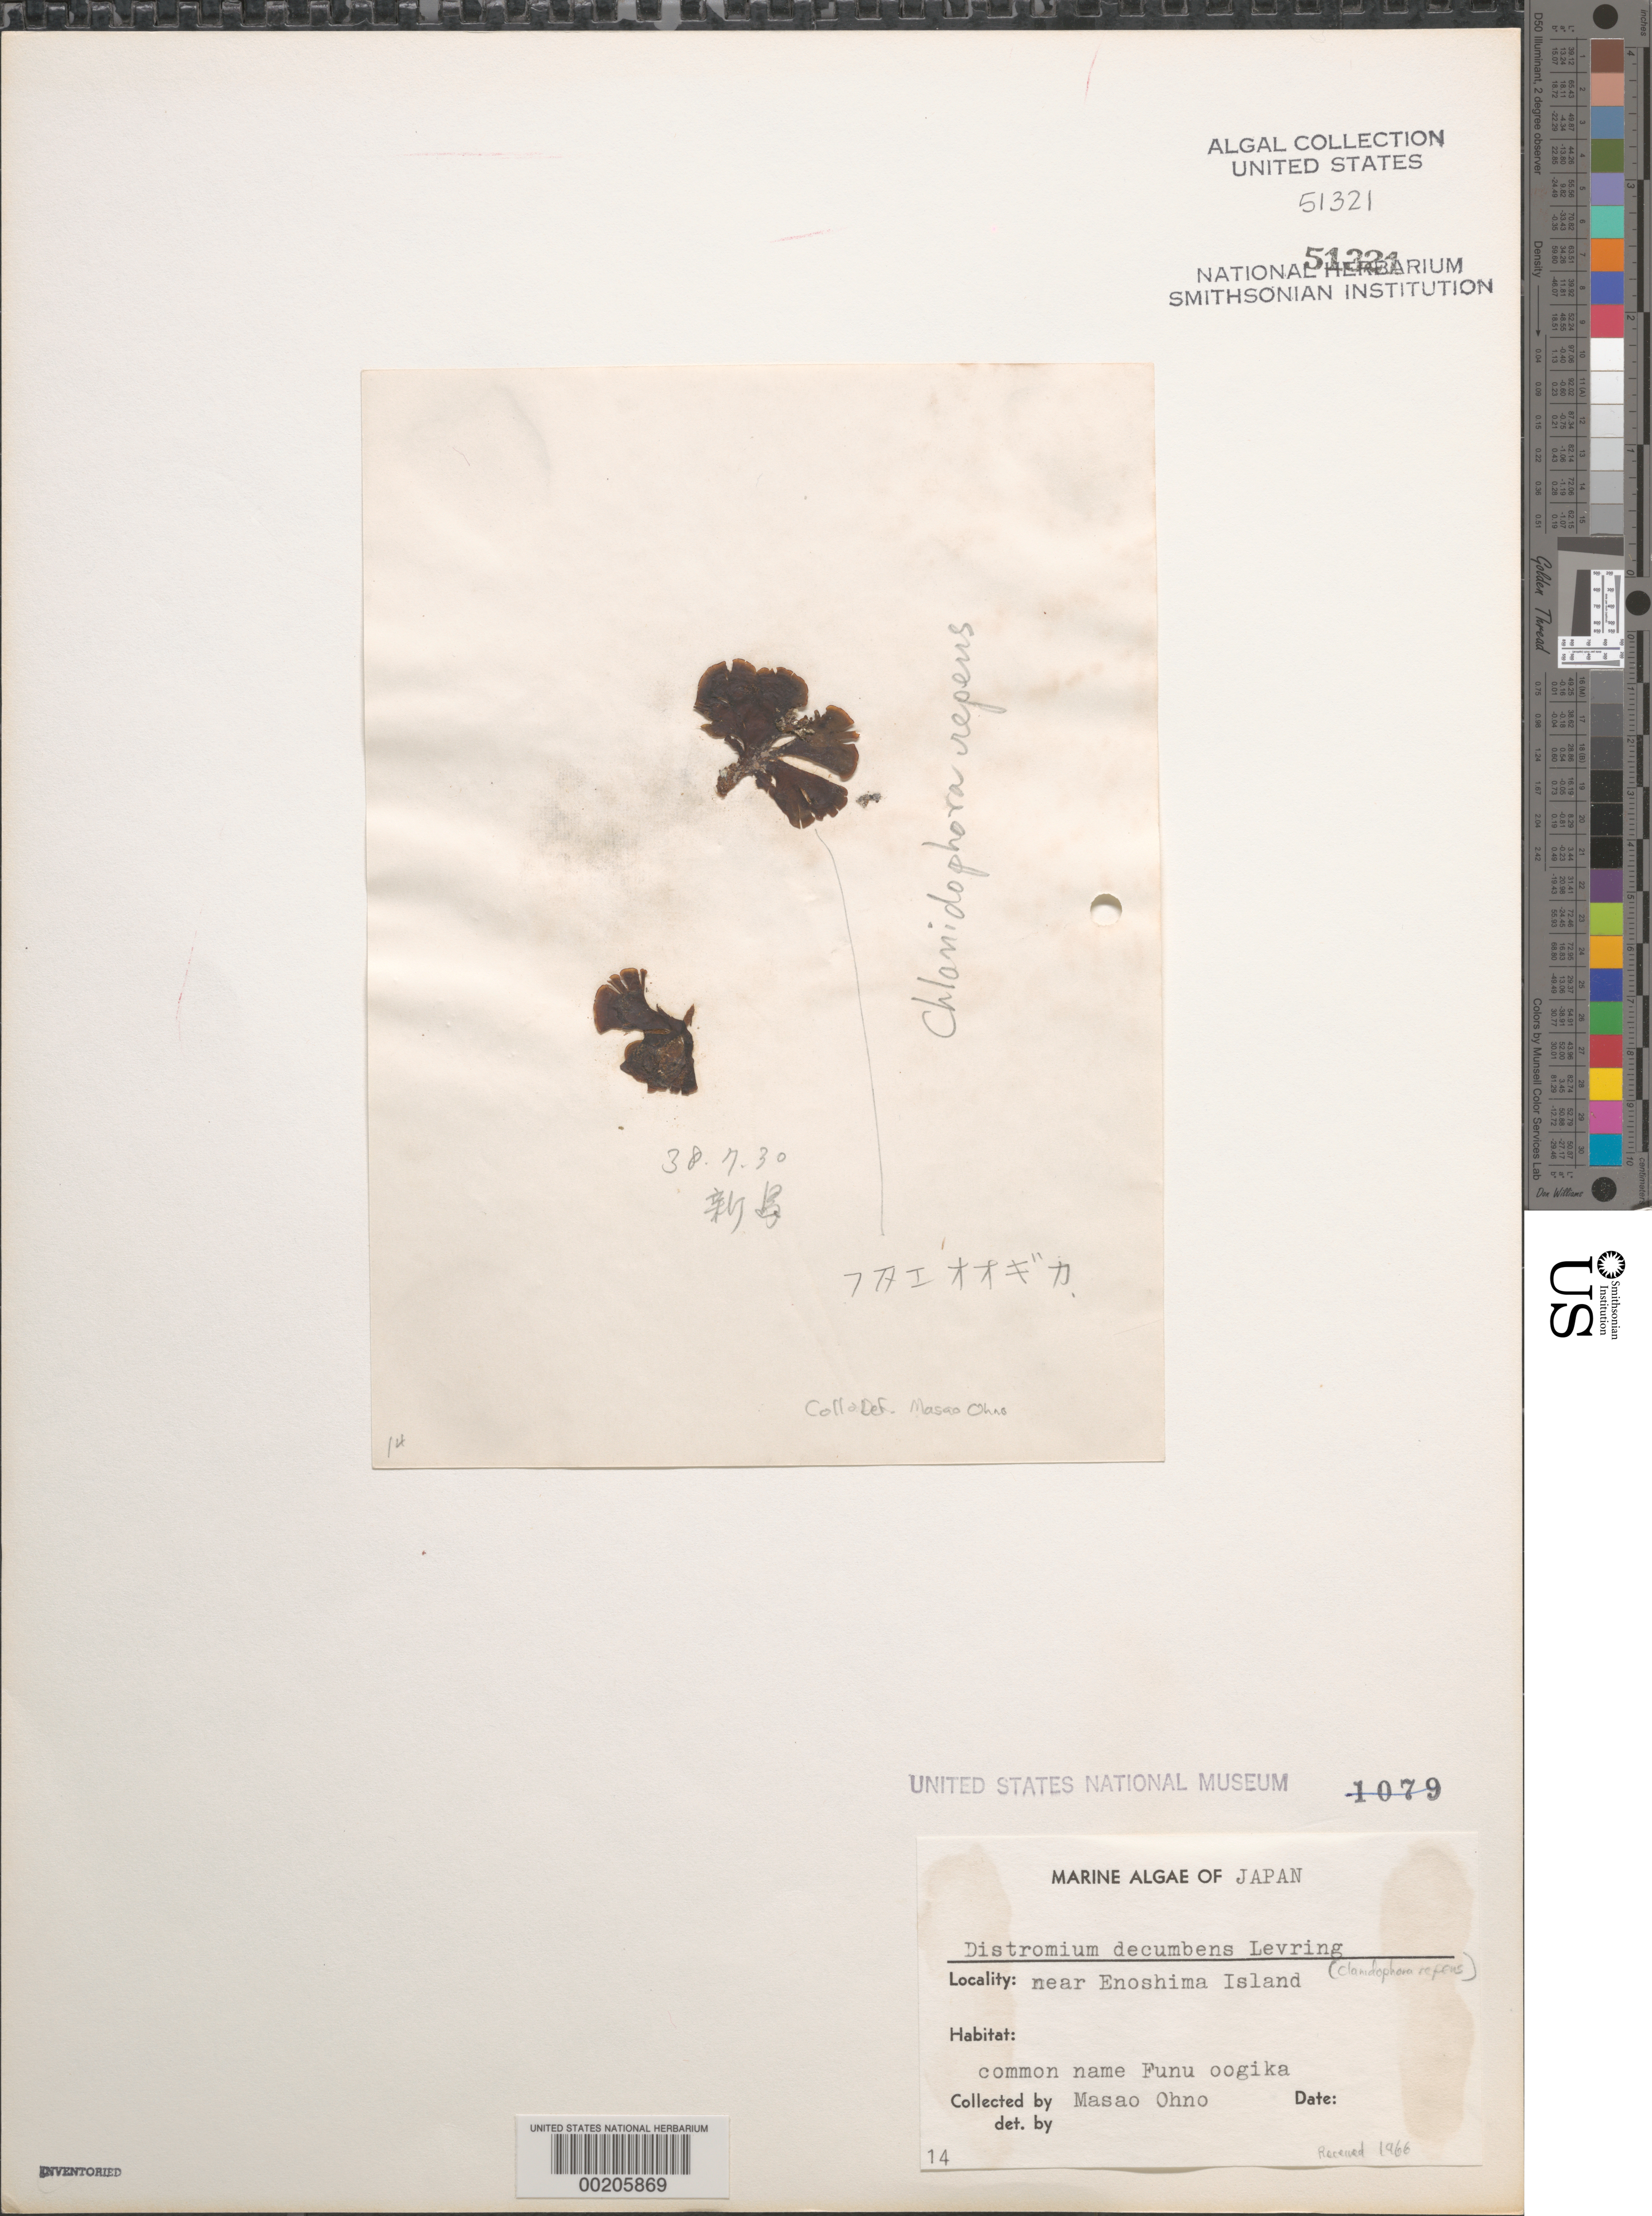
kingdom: Chromista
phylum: Ochrophyta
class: Phaeophyceae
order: Dictyotales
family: Dictyotaceae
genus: Distromium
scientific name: Distromium decumbens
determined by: Ohno, M.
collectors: M. Ohno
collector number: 14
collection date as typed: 30 Jul 1938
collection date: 1938-07-30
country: Japan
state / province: Kanagawa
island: Honshu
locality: Near Enoshima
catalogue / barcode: US 51321